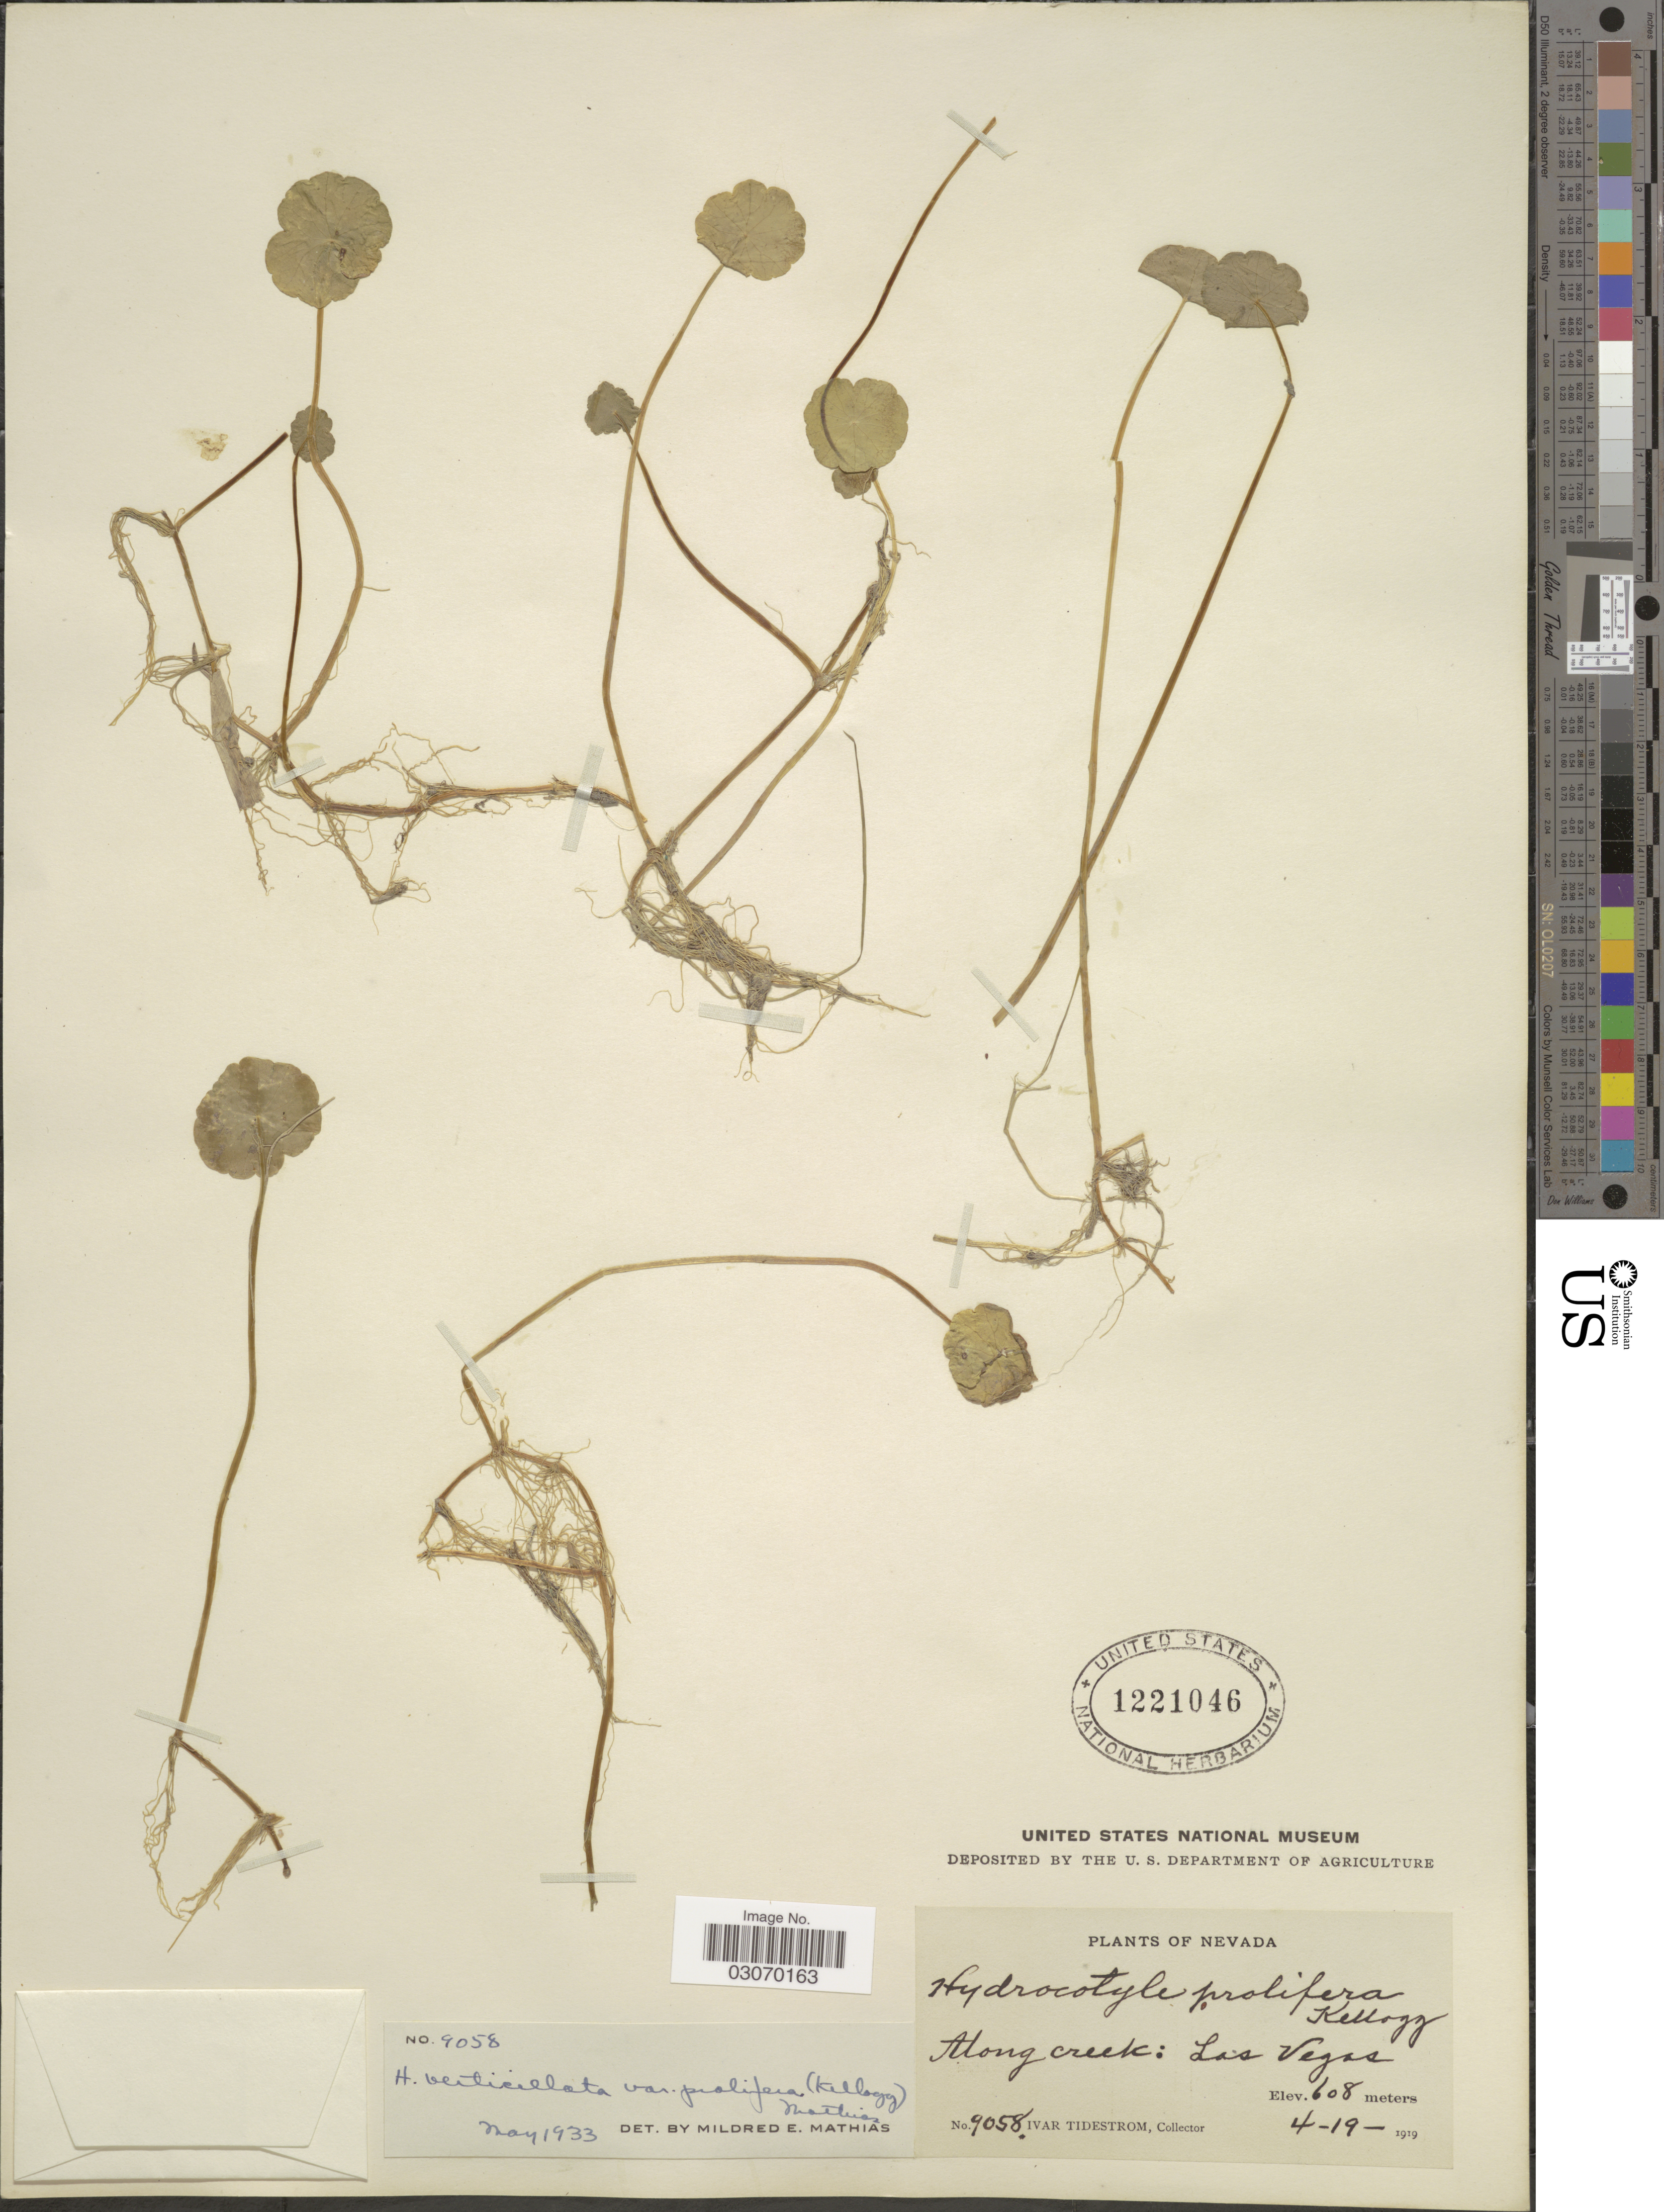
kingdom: Plantae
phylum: Tracheophyta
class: Magnoliopsida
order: Apiales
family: Araliaceae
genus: Hydrocotyle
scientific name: Hydrocotyle verticillata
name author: Thunb.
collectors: I. F. Tidestrom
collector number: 9058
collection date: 1919-04-19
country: United States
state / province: Nevada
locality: Along creek: Las Vegas.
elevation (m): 608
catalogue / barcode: US 1221046